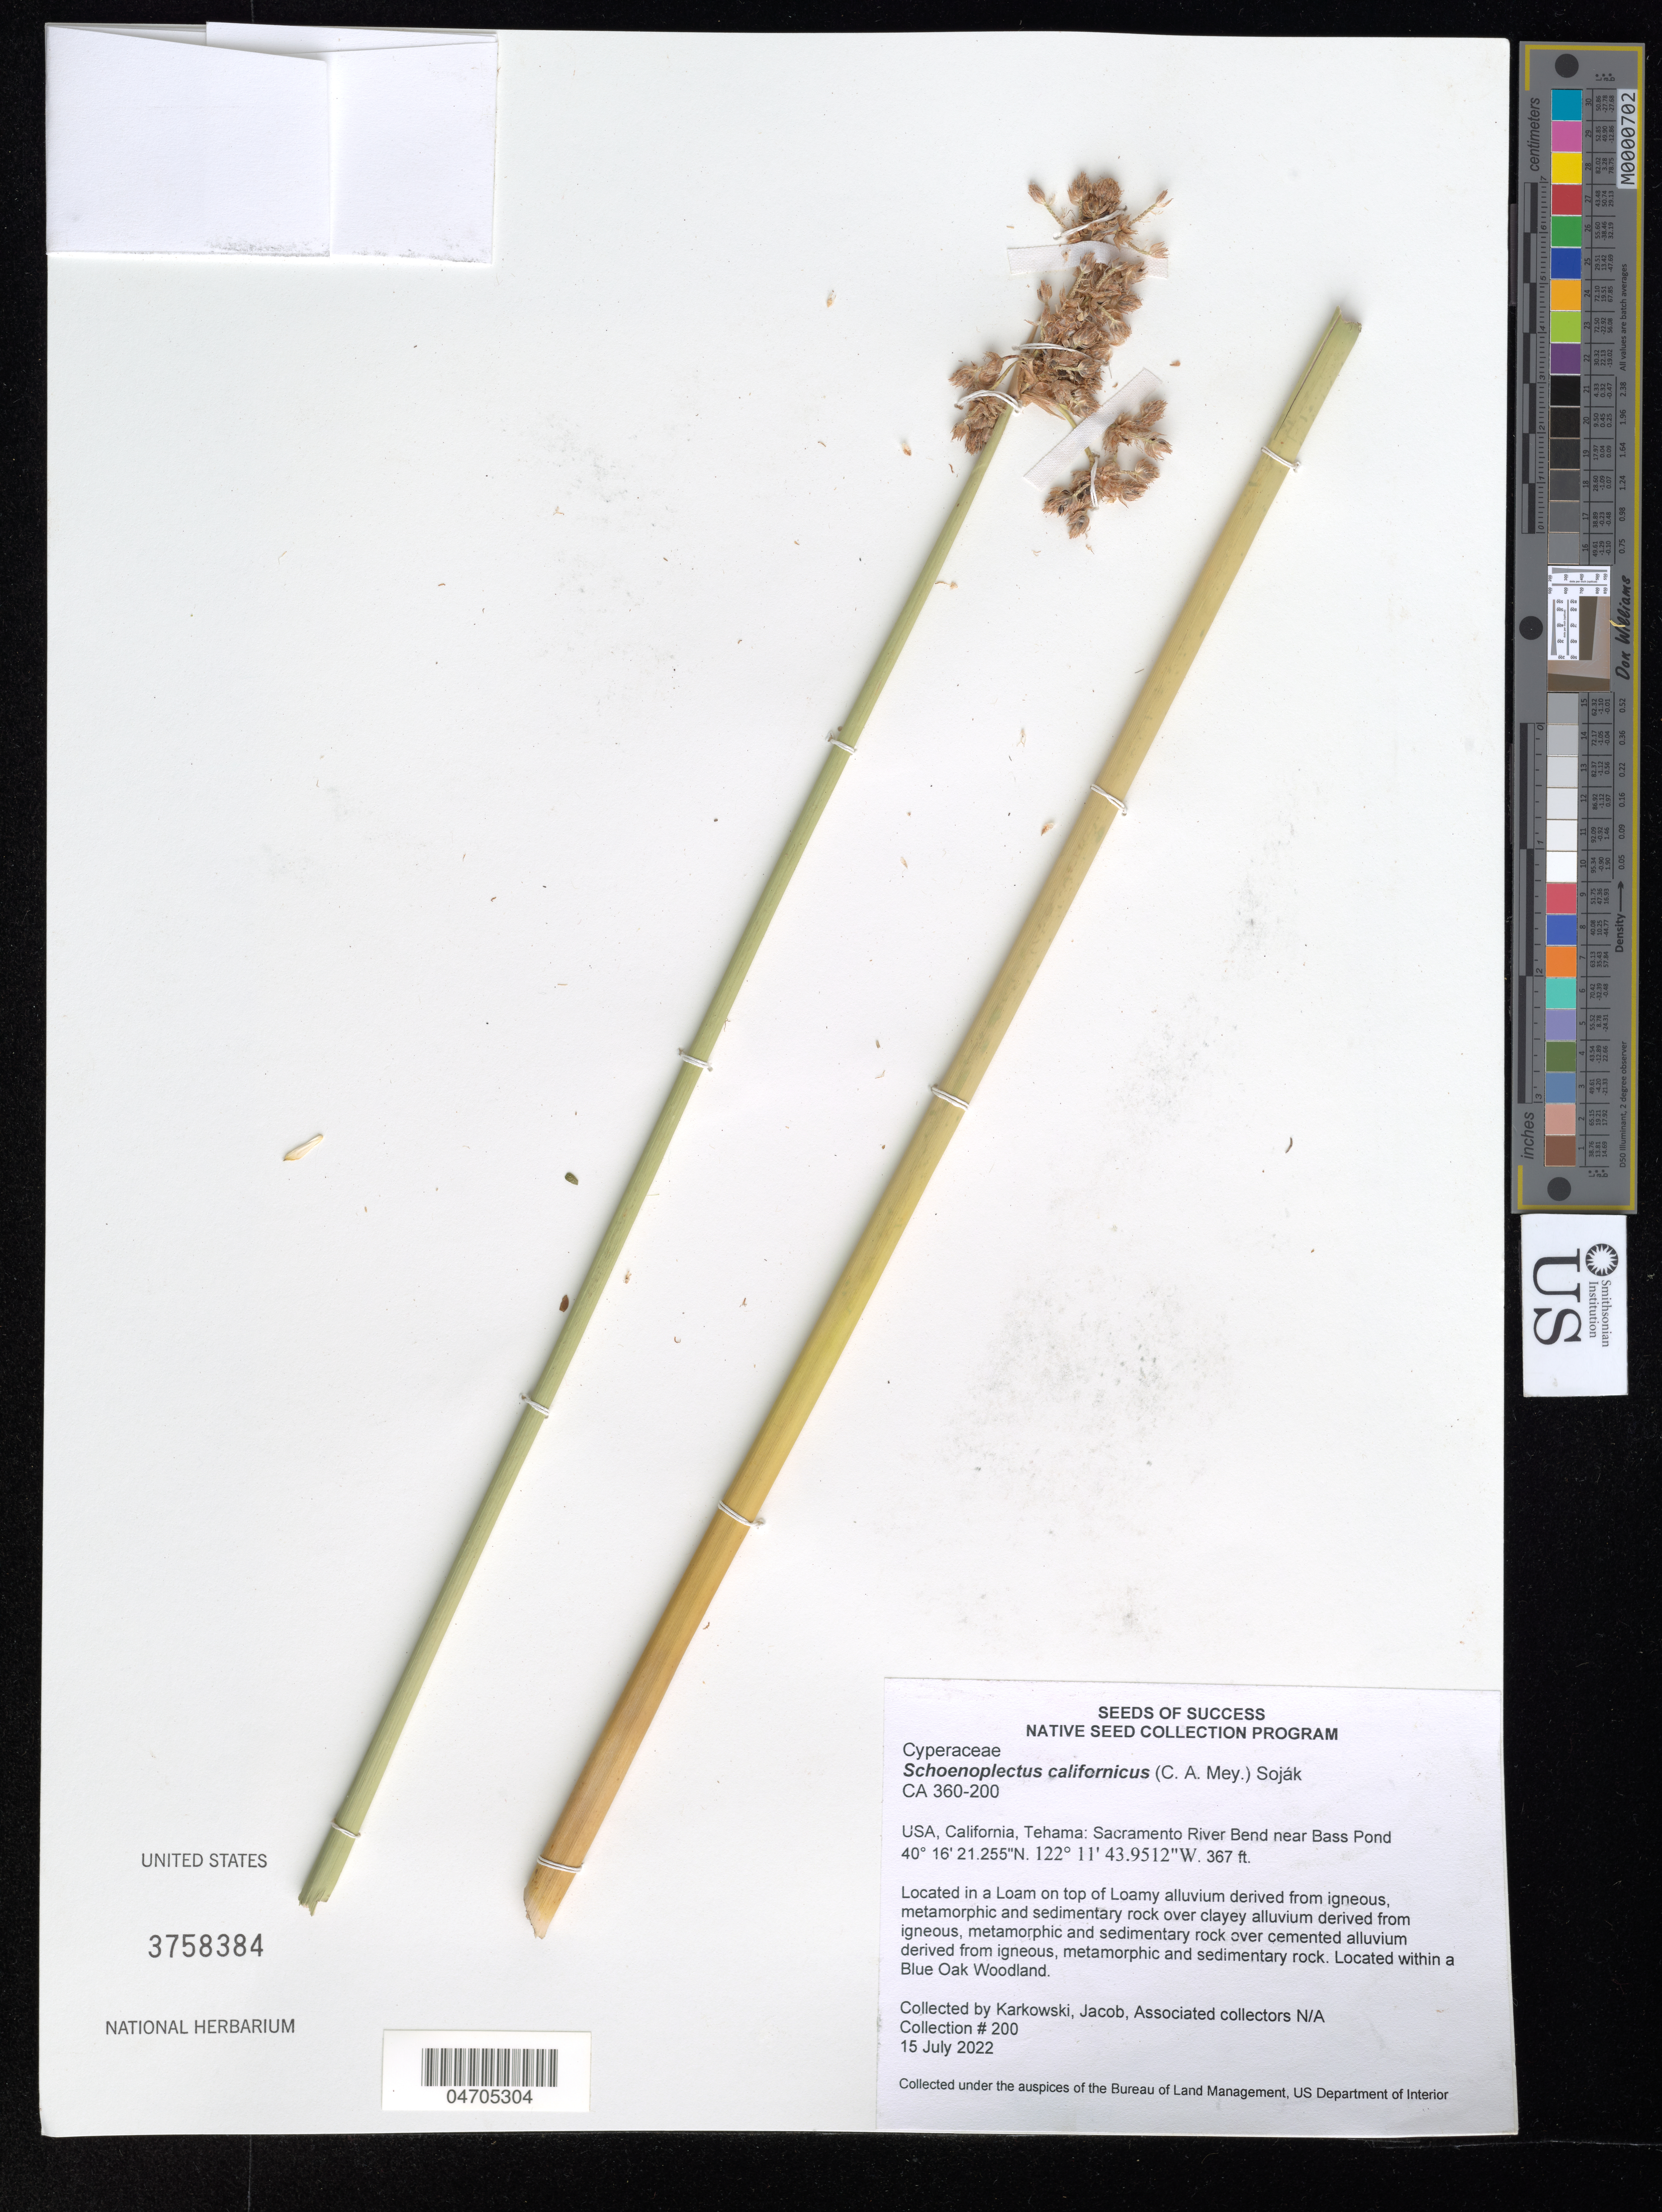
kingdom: Plantae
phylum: Tracheophyta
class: Liliopsida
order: Poales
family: Cyperaceae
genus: Schoenoplectus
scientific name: Schoenoplectus californicus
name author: (C.A. Mey.) Soják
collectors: J. Karkowski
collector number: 200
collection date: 2022-07-15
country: United States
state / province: California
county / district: Tehama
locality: Tehama: Sacramento River Bend near Bass Pond.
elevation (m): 112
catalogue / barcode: US 3758384